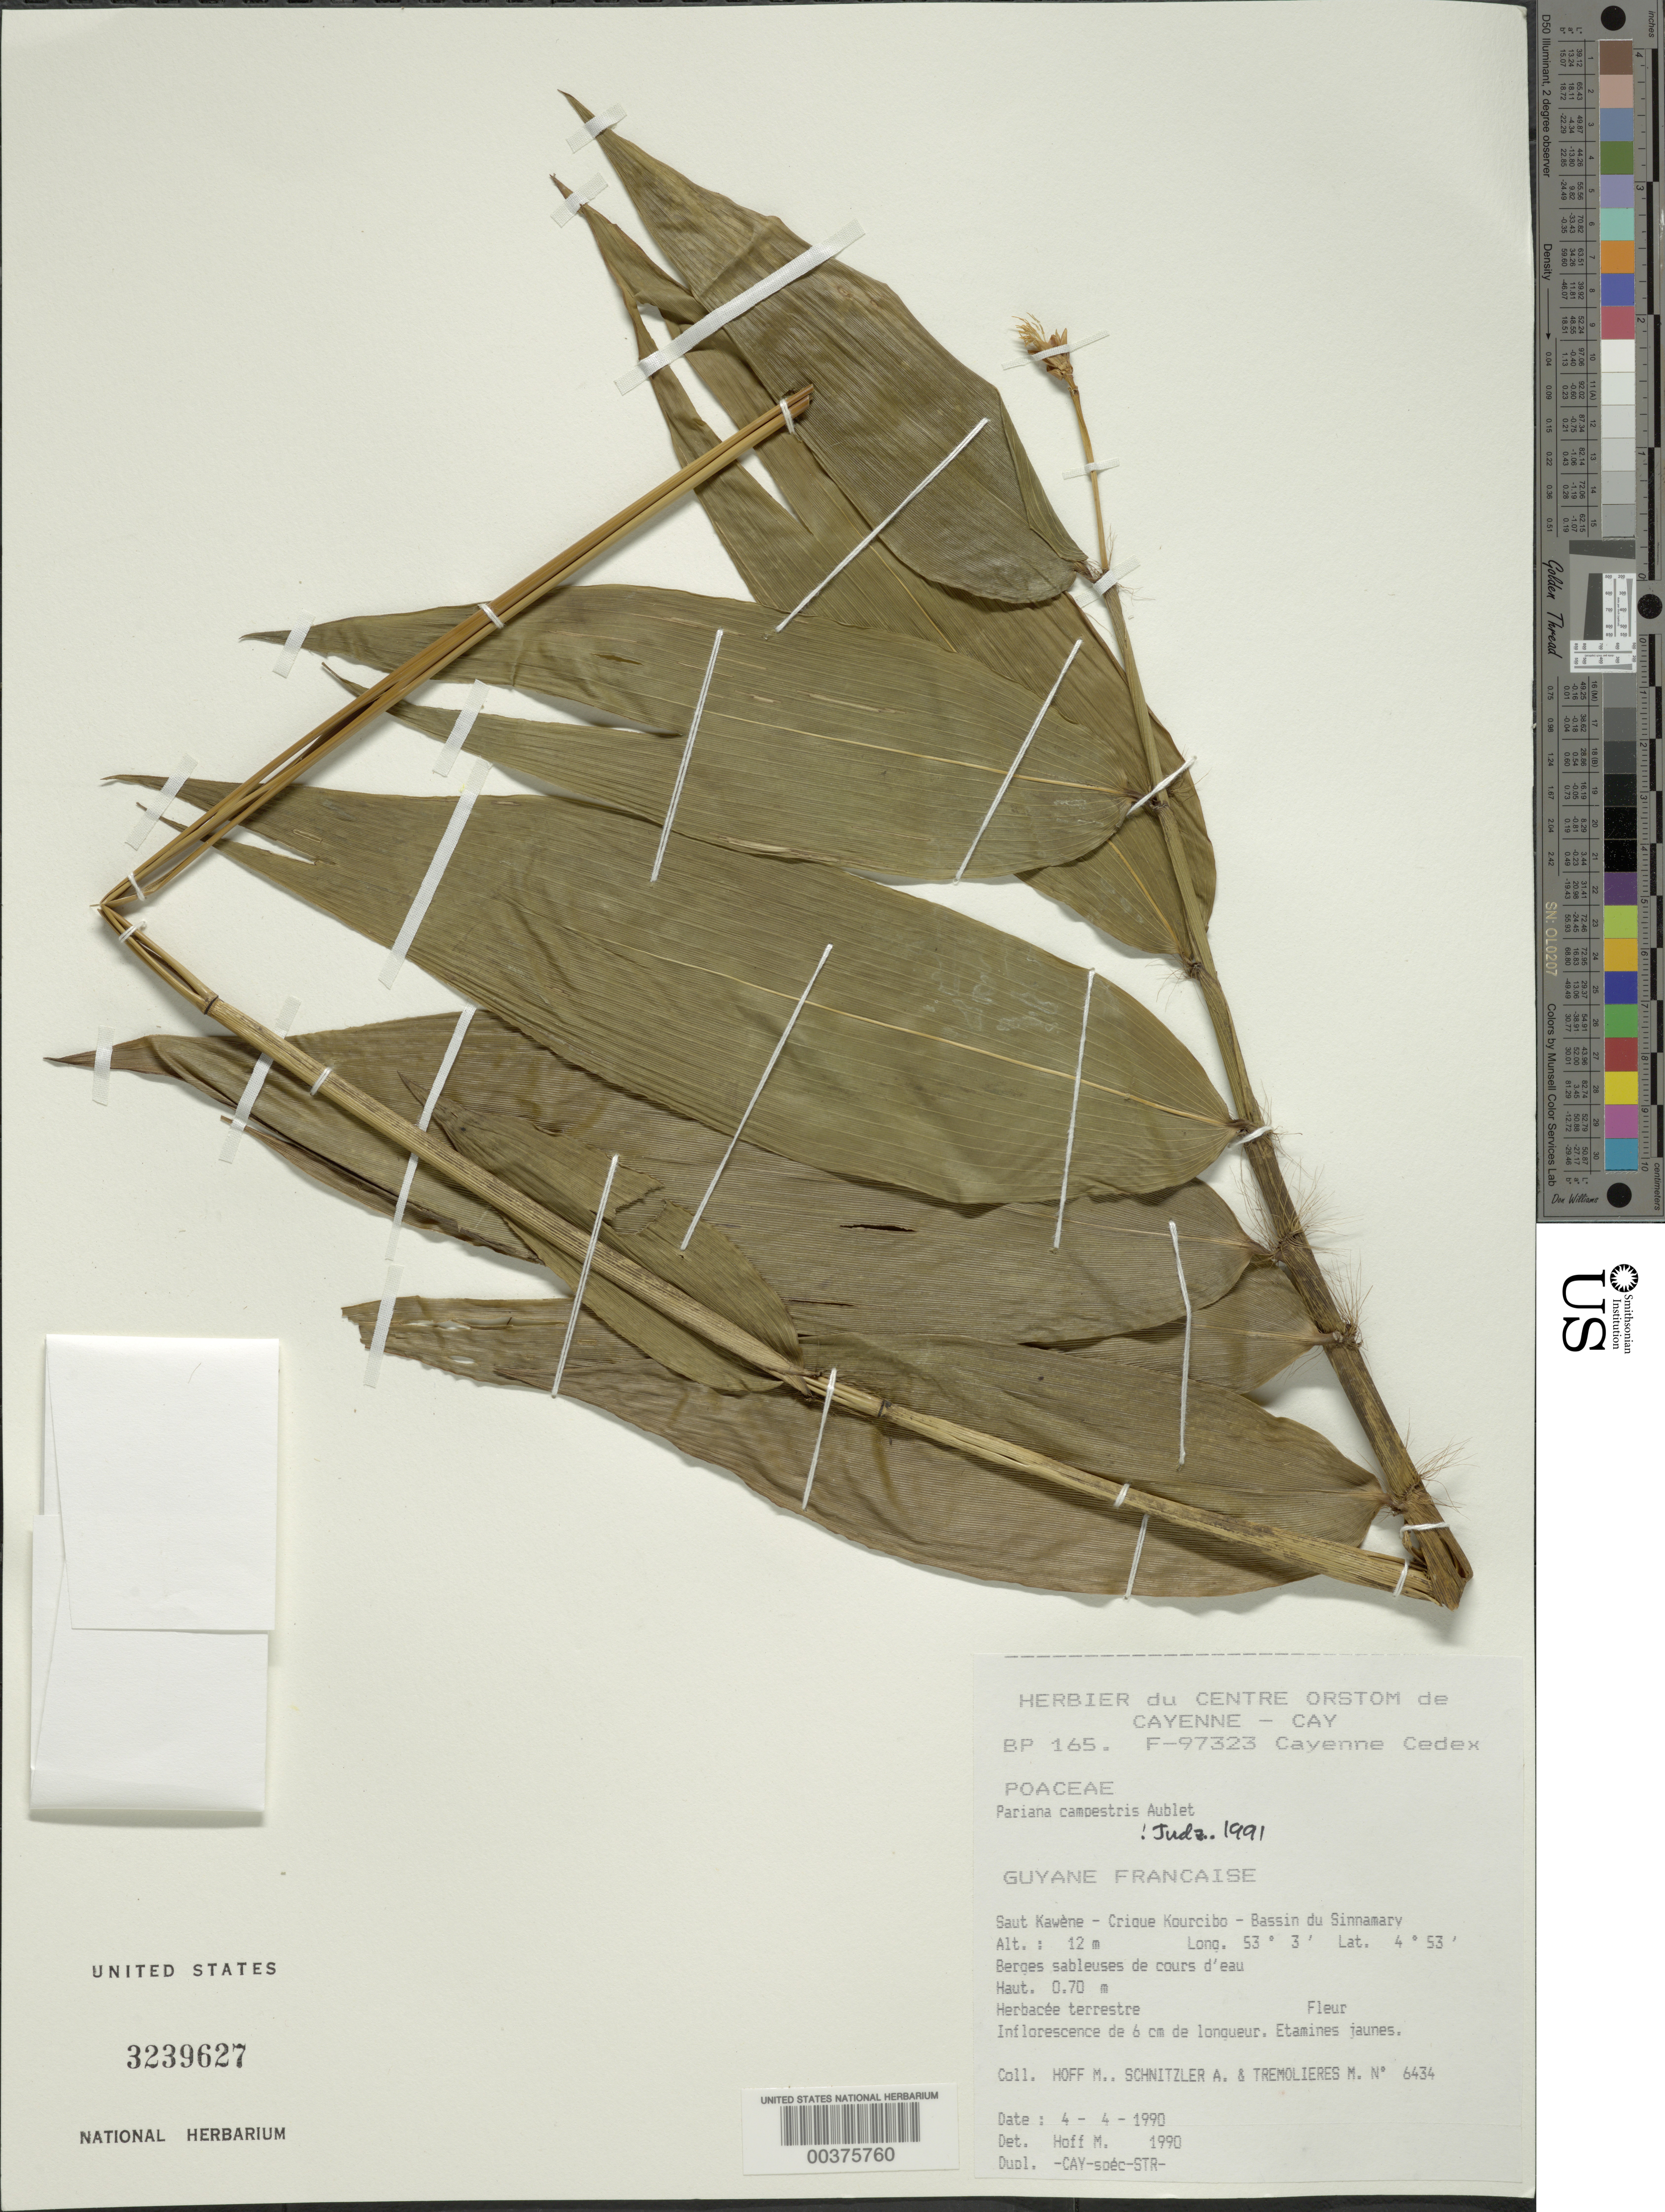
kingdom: Plantae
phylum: Tracheophyta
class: Liliopsida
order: Poales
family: Poaceae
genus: Pariana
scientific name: Pariana campestris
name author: Aubl.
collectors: M. Hoff, A. Schnitzler & M. Tremolieres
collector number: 6434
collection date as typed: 04 Apr 1990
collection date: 1990-04-04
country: French Guiana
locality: Saut kawene-crique kourcibo-bassin du sinnamary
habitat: Berges sableuses de cours d'eau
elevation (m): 12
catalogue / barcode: US 3239627